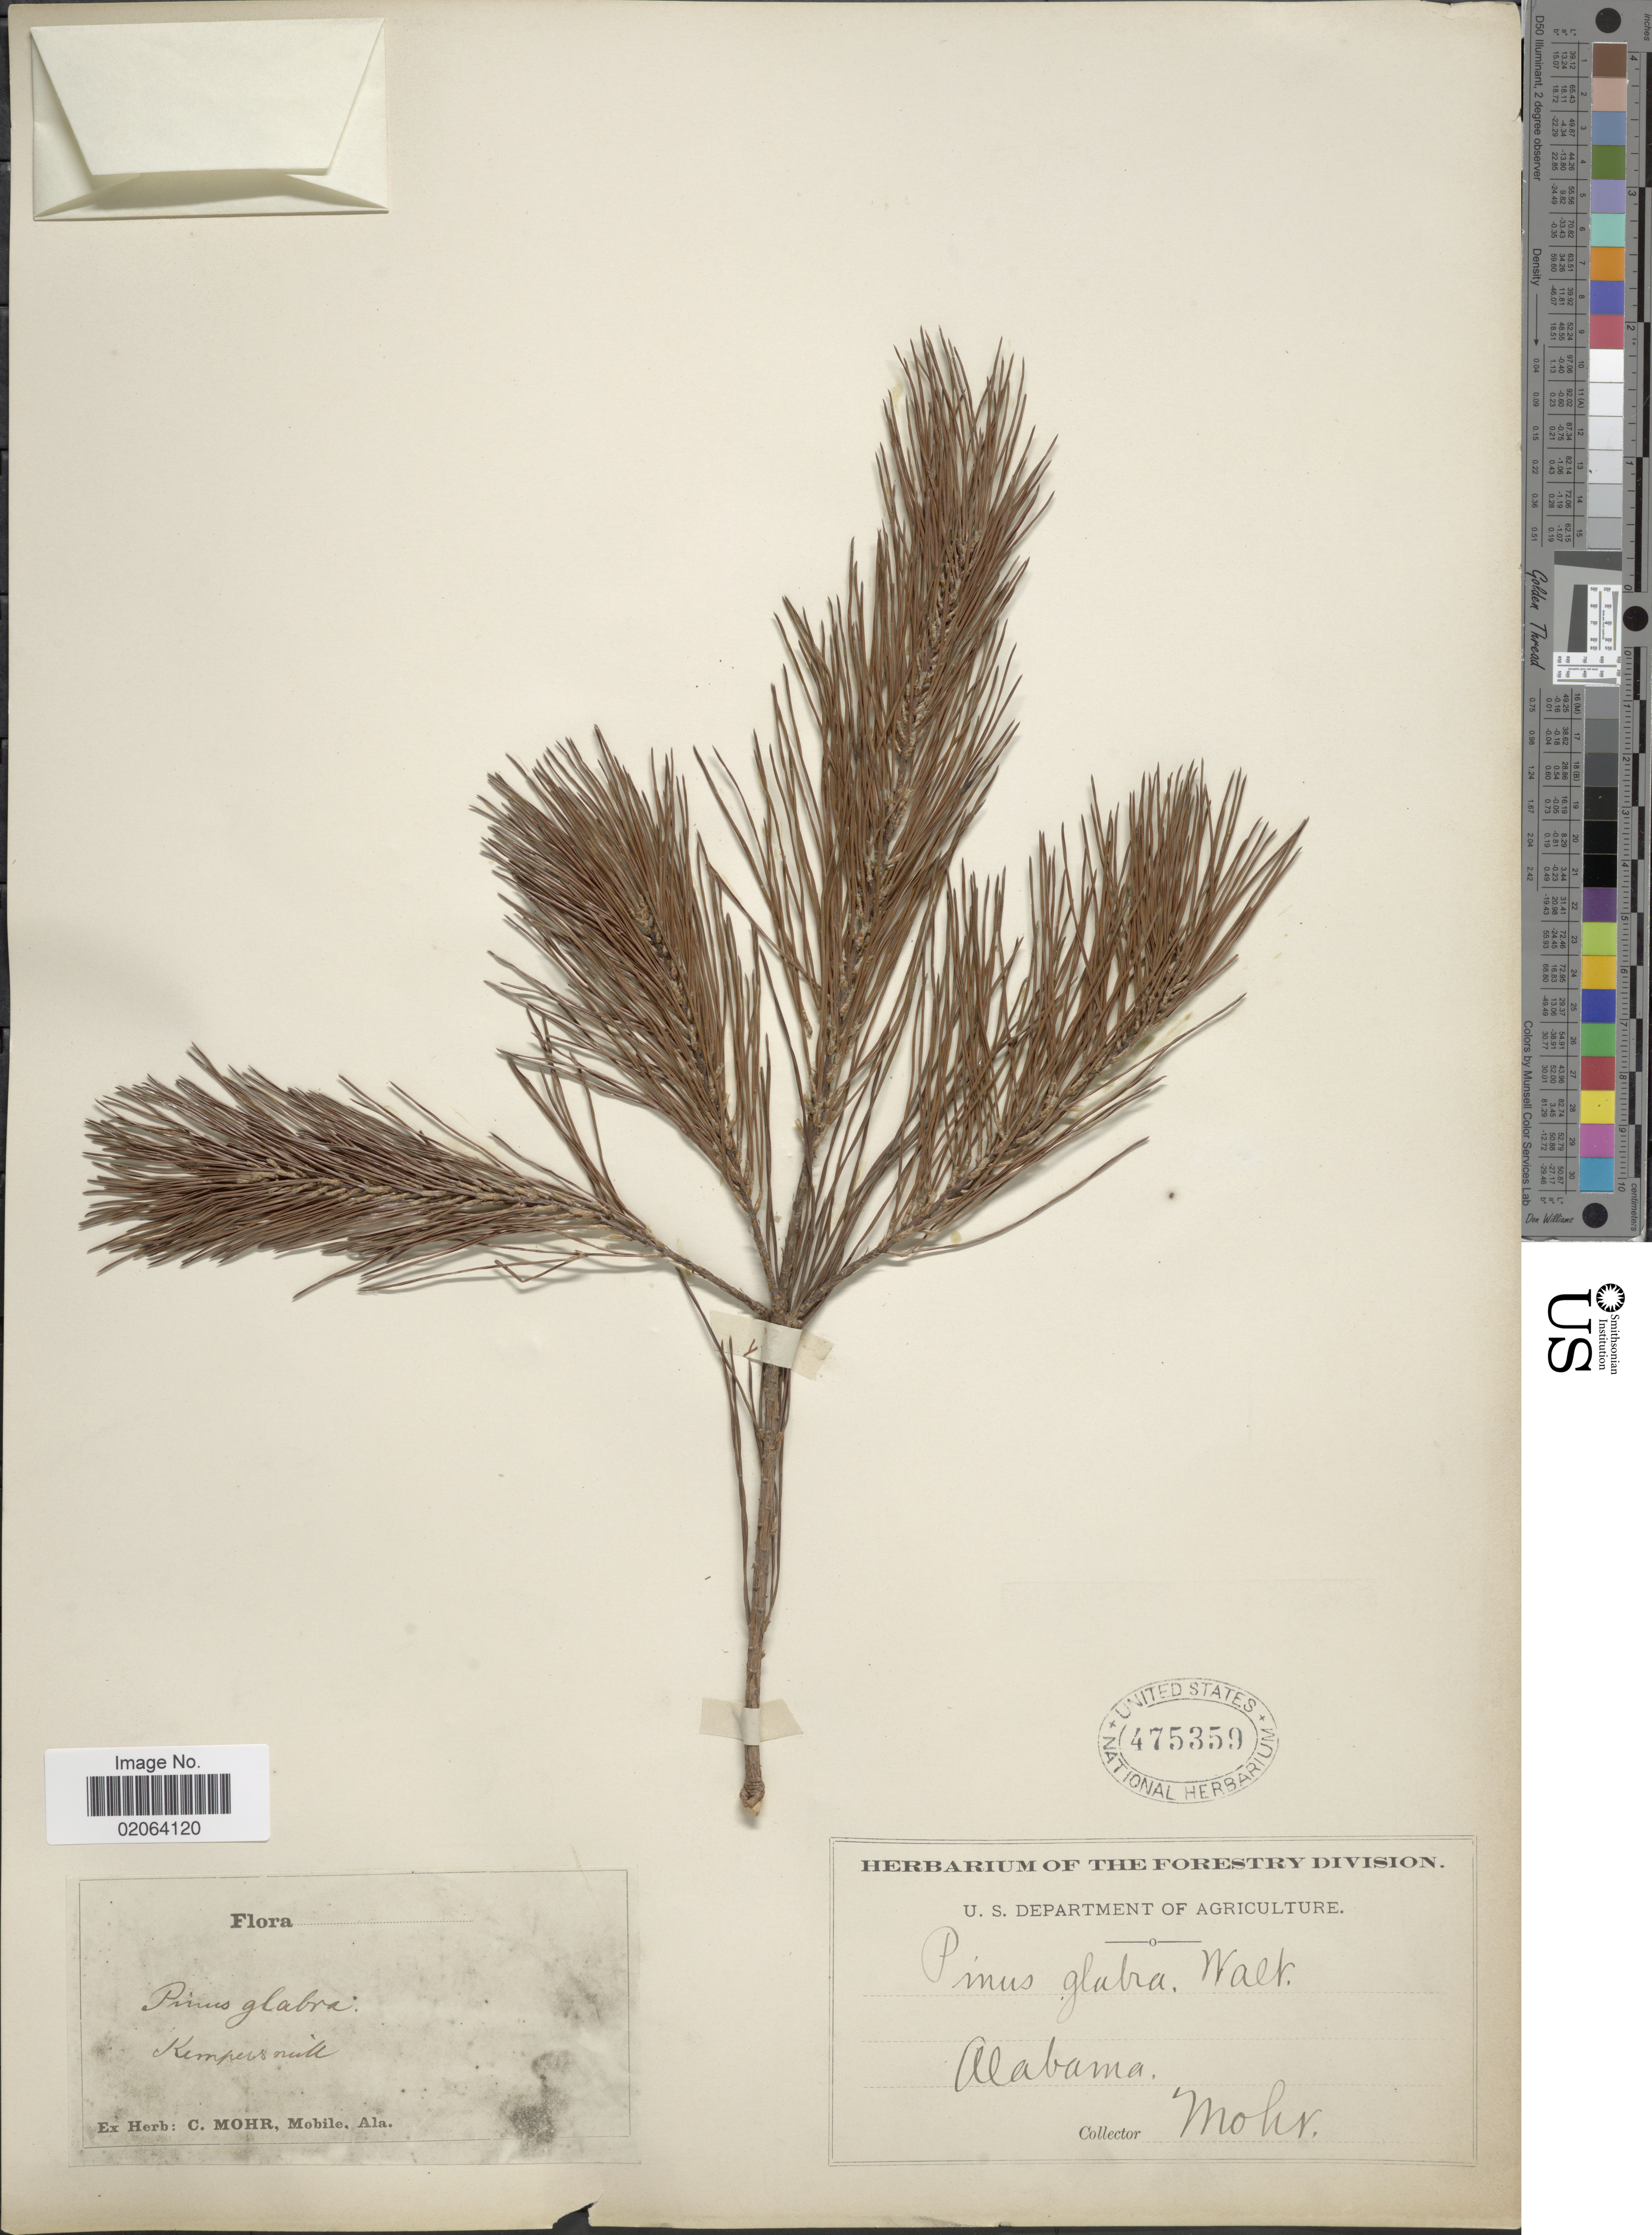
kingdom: Plantae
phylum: Tracheophyta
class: Pinopsida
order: Pinales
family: Pinaceae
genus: Pinus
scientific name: Pinus glabra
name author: Walter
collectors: C. T. Mohr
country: United States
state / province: Alabama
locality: Kempsville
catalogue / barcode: US 475359